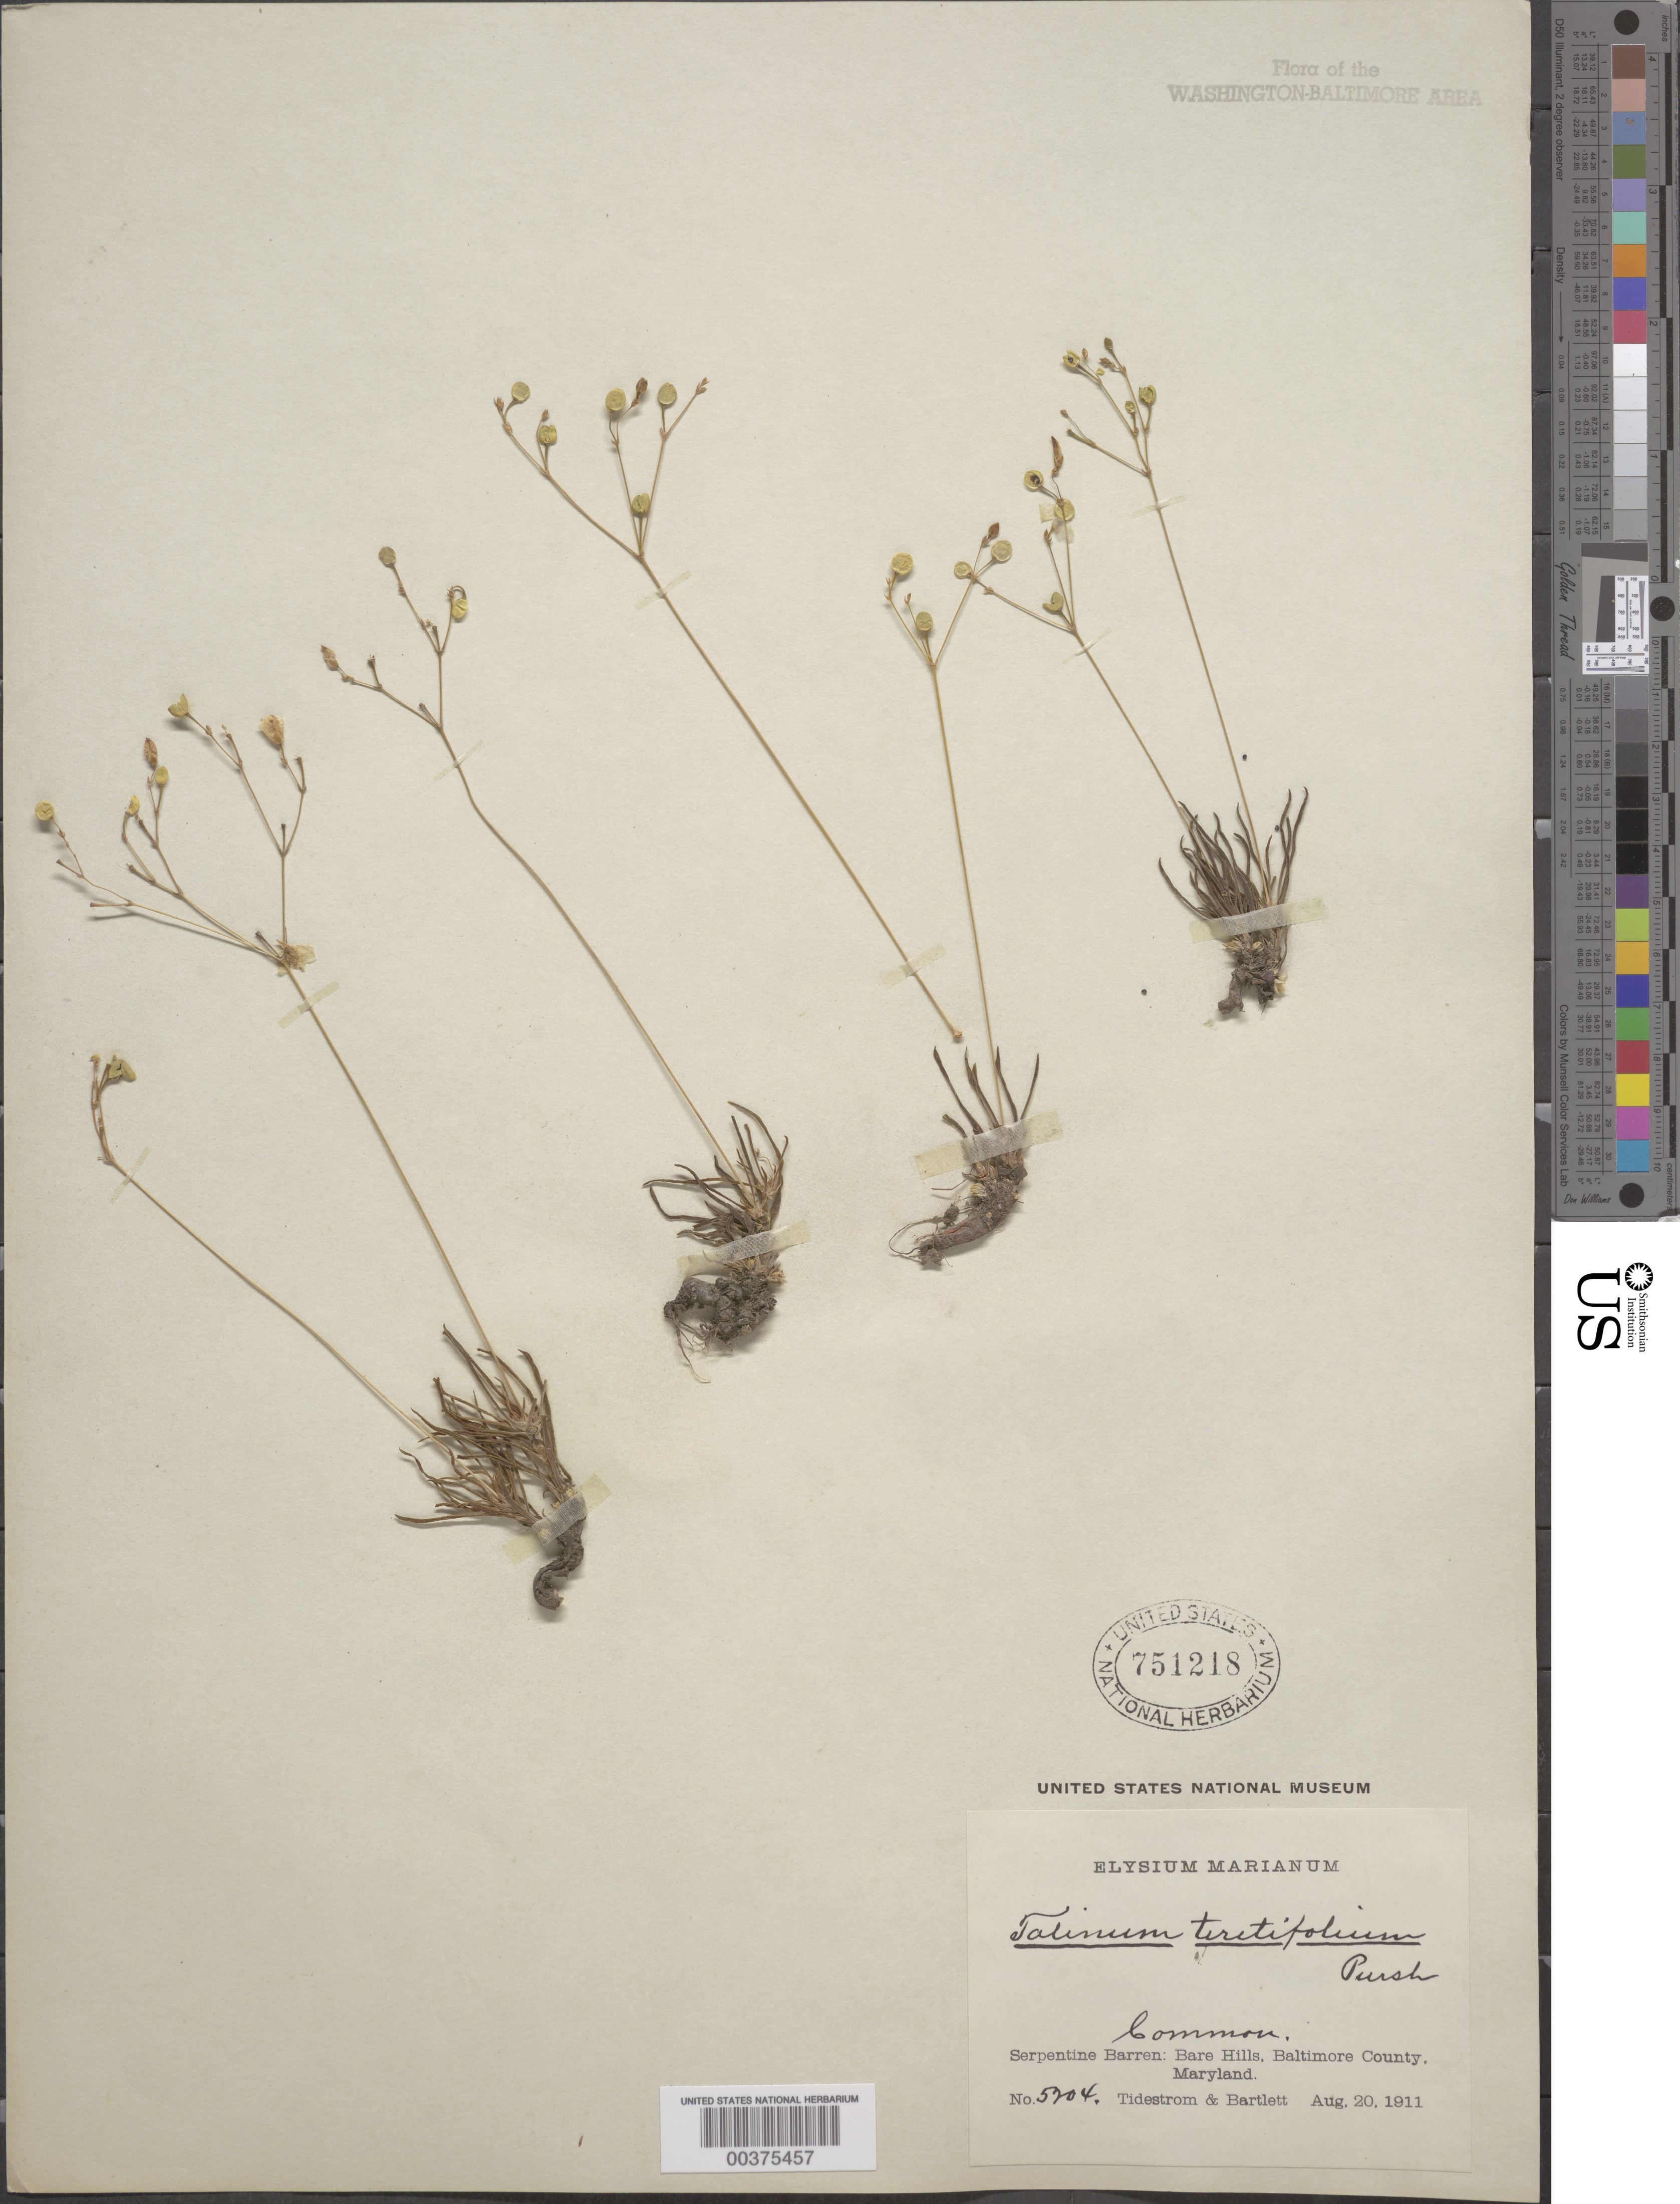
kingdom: Plantae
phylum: Tracheophyta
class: Magnoliopsida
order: Caryophyllales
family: Montiaceae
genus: Phemeranthus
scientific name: Phemeranthus teretifolius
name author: (Pursh) Raf.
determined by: Strong, Mark T., (BOT), Smithsonian Institution - National Museum of Natural History (UNITED STATES)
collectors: I. F. Tidestrom & H. H. Bartlett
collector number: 5204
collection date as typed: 20 Aug 1911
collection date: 1911-08-20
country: United States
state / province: Maryland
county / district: Baltimore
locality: Bare Hills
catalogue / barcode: US 751218